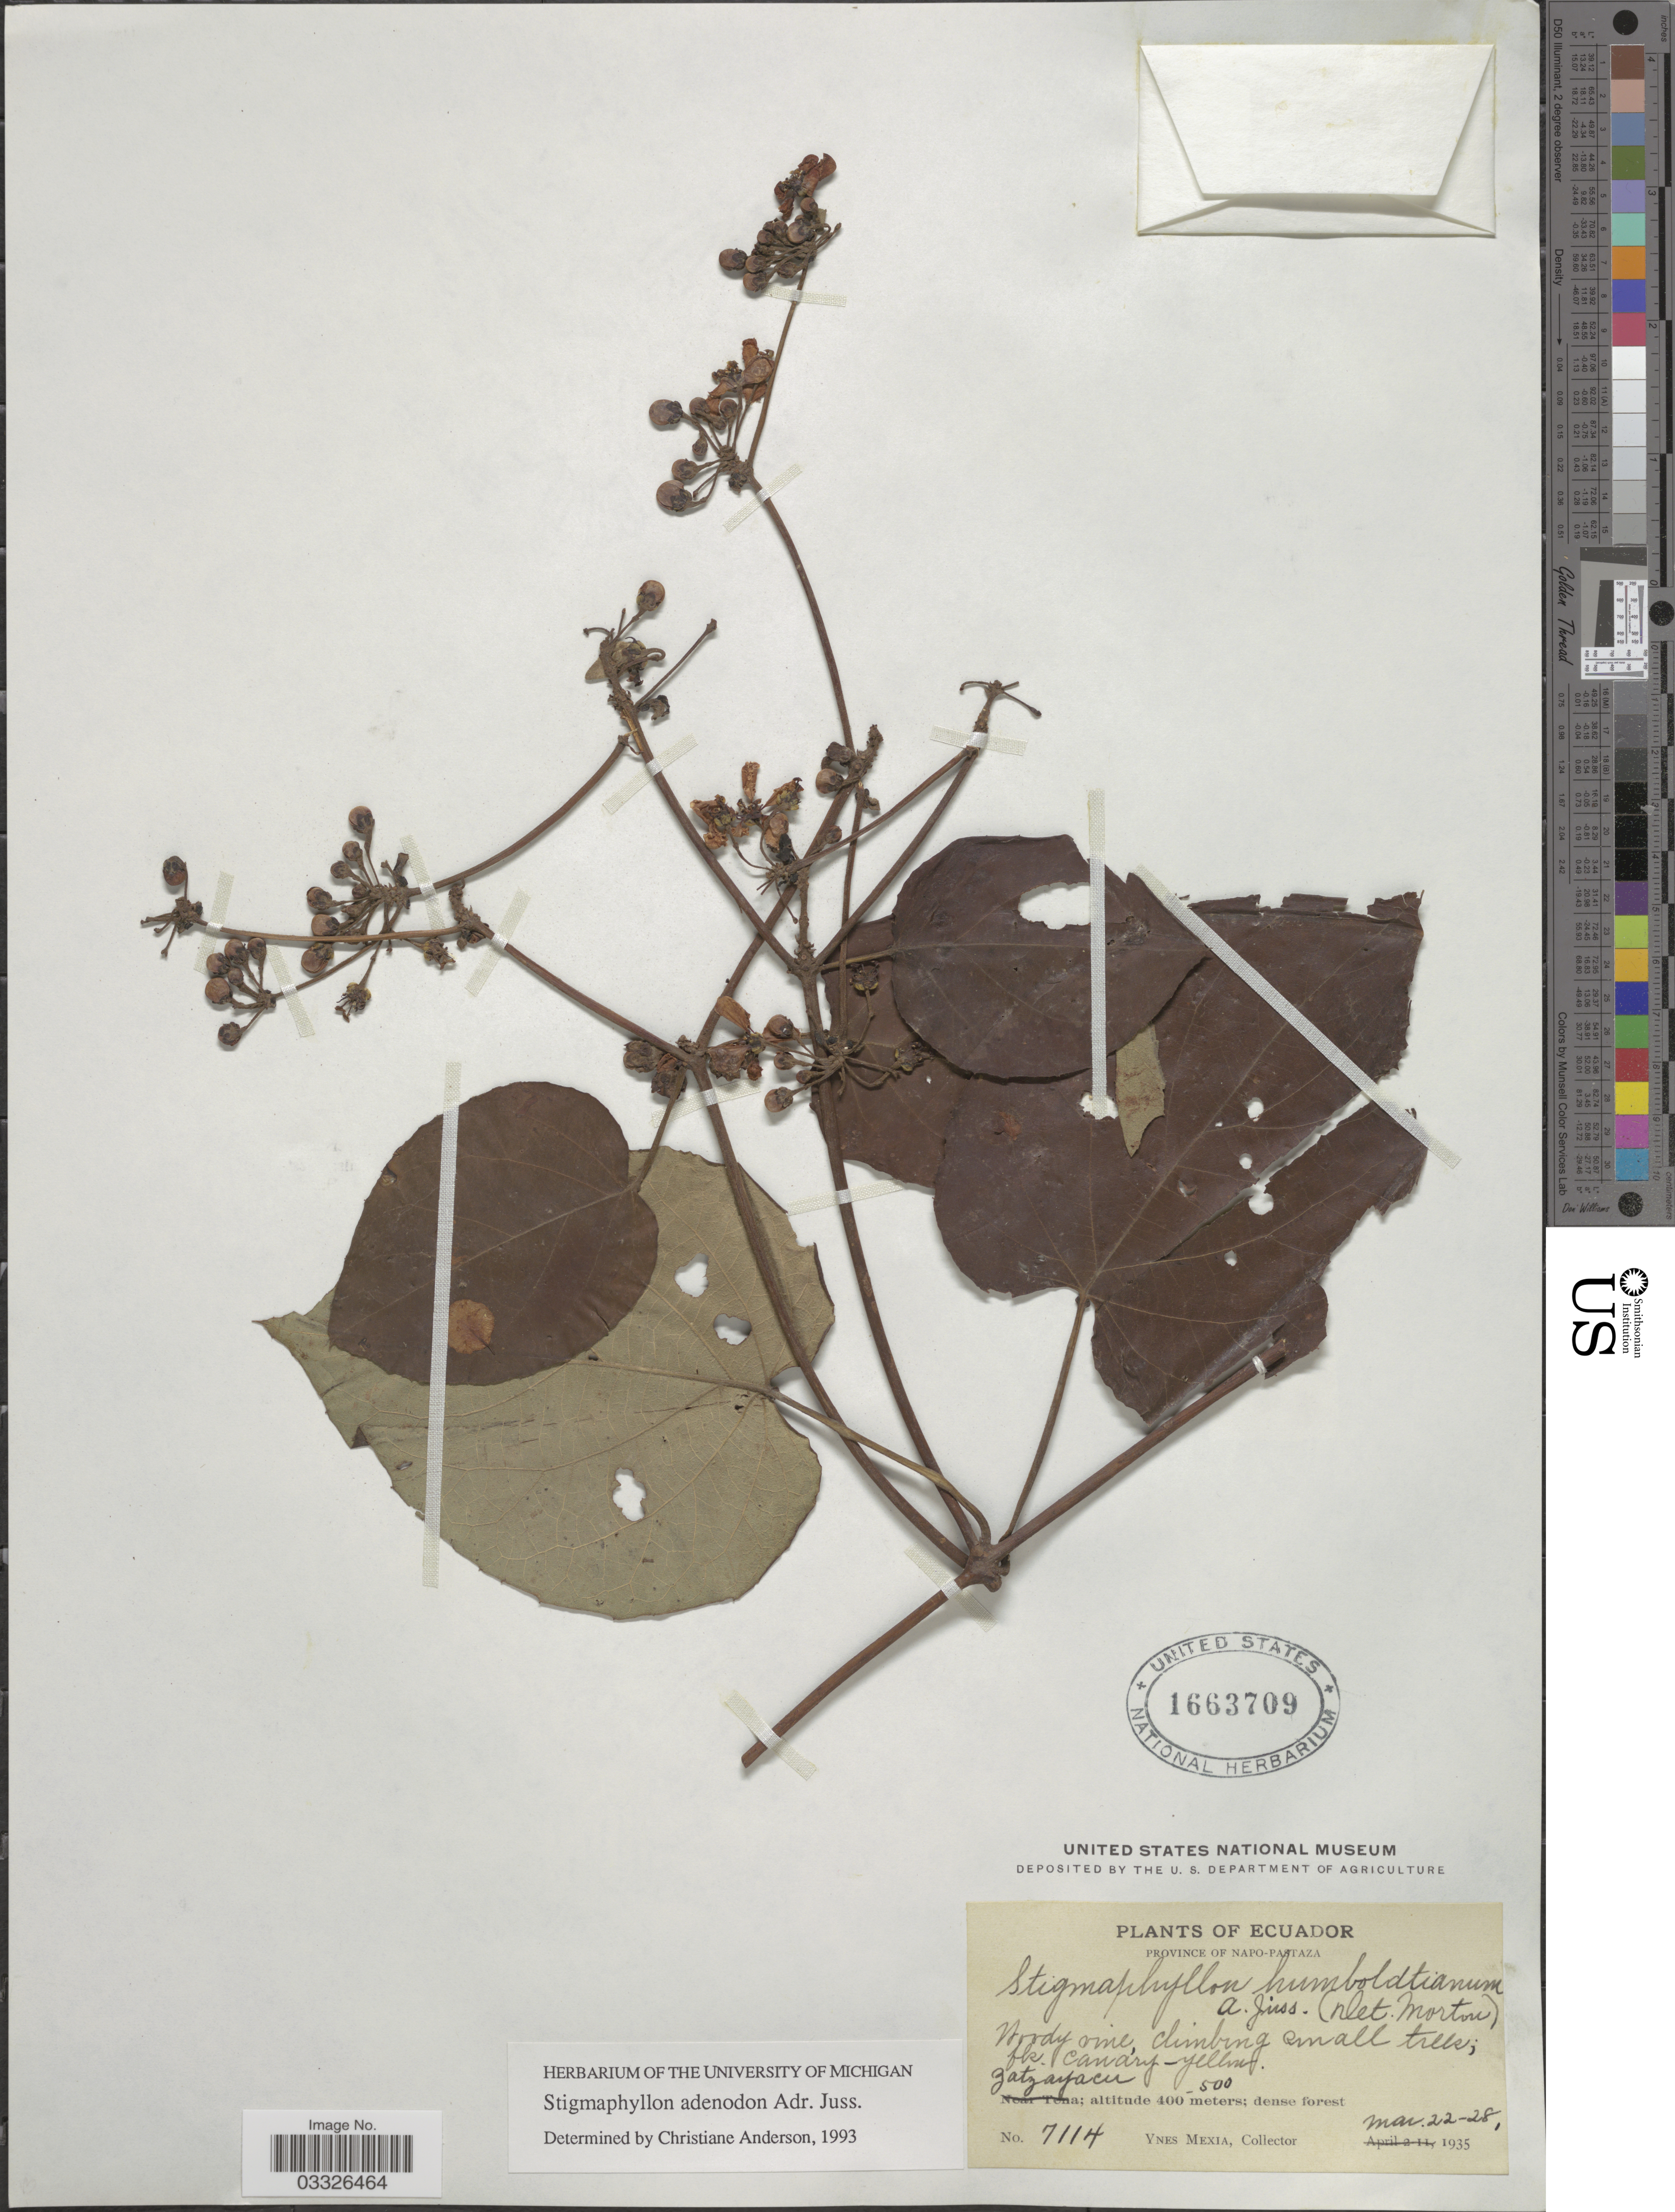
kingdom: Plantae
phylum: Tracheophyta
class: Magnoliopsida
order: Malpighiales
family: Malpighiaceae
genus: Stigmaphyllon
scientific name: Stigmaphyllon adenodon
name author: A. Juss.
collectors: Y. Mexia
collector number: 7114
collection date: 1935-03-22/1935-03-28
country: Ecuador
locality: Province of Napo-Pastaza. Zatzayacu.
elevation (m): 400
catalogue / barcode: US 1663709